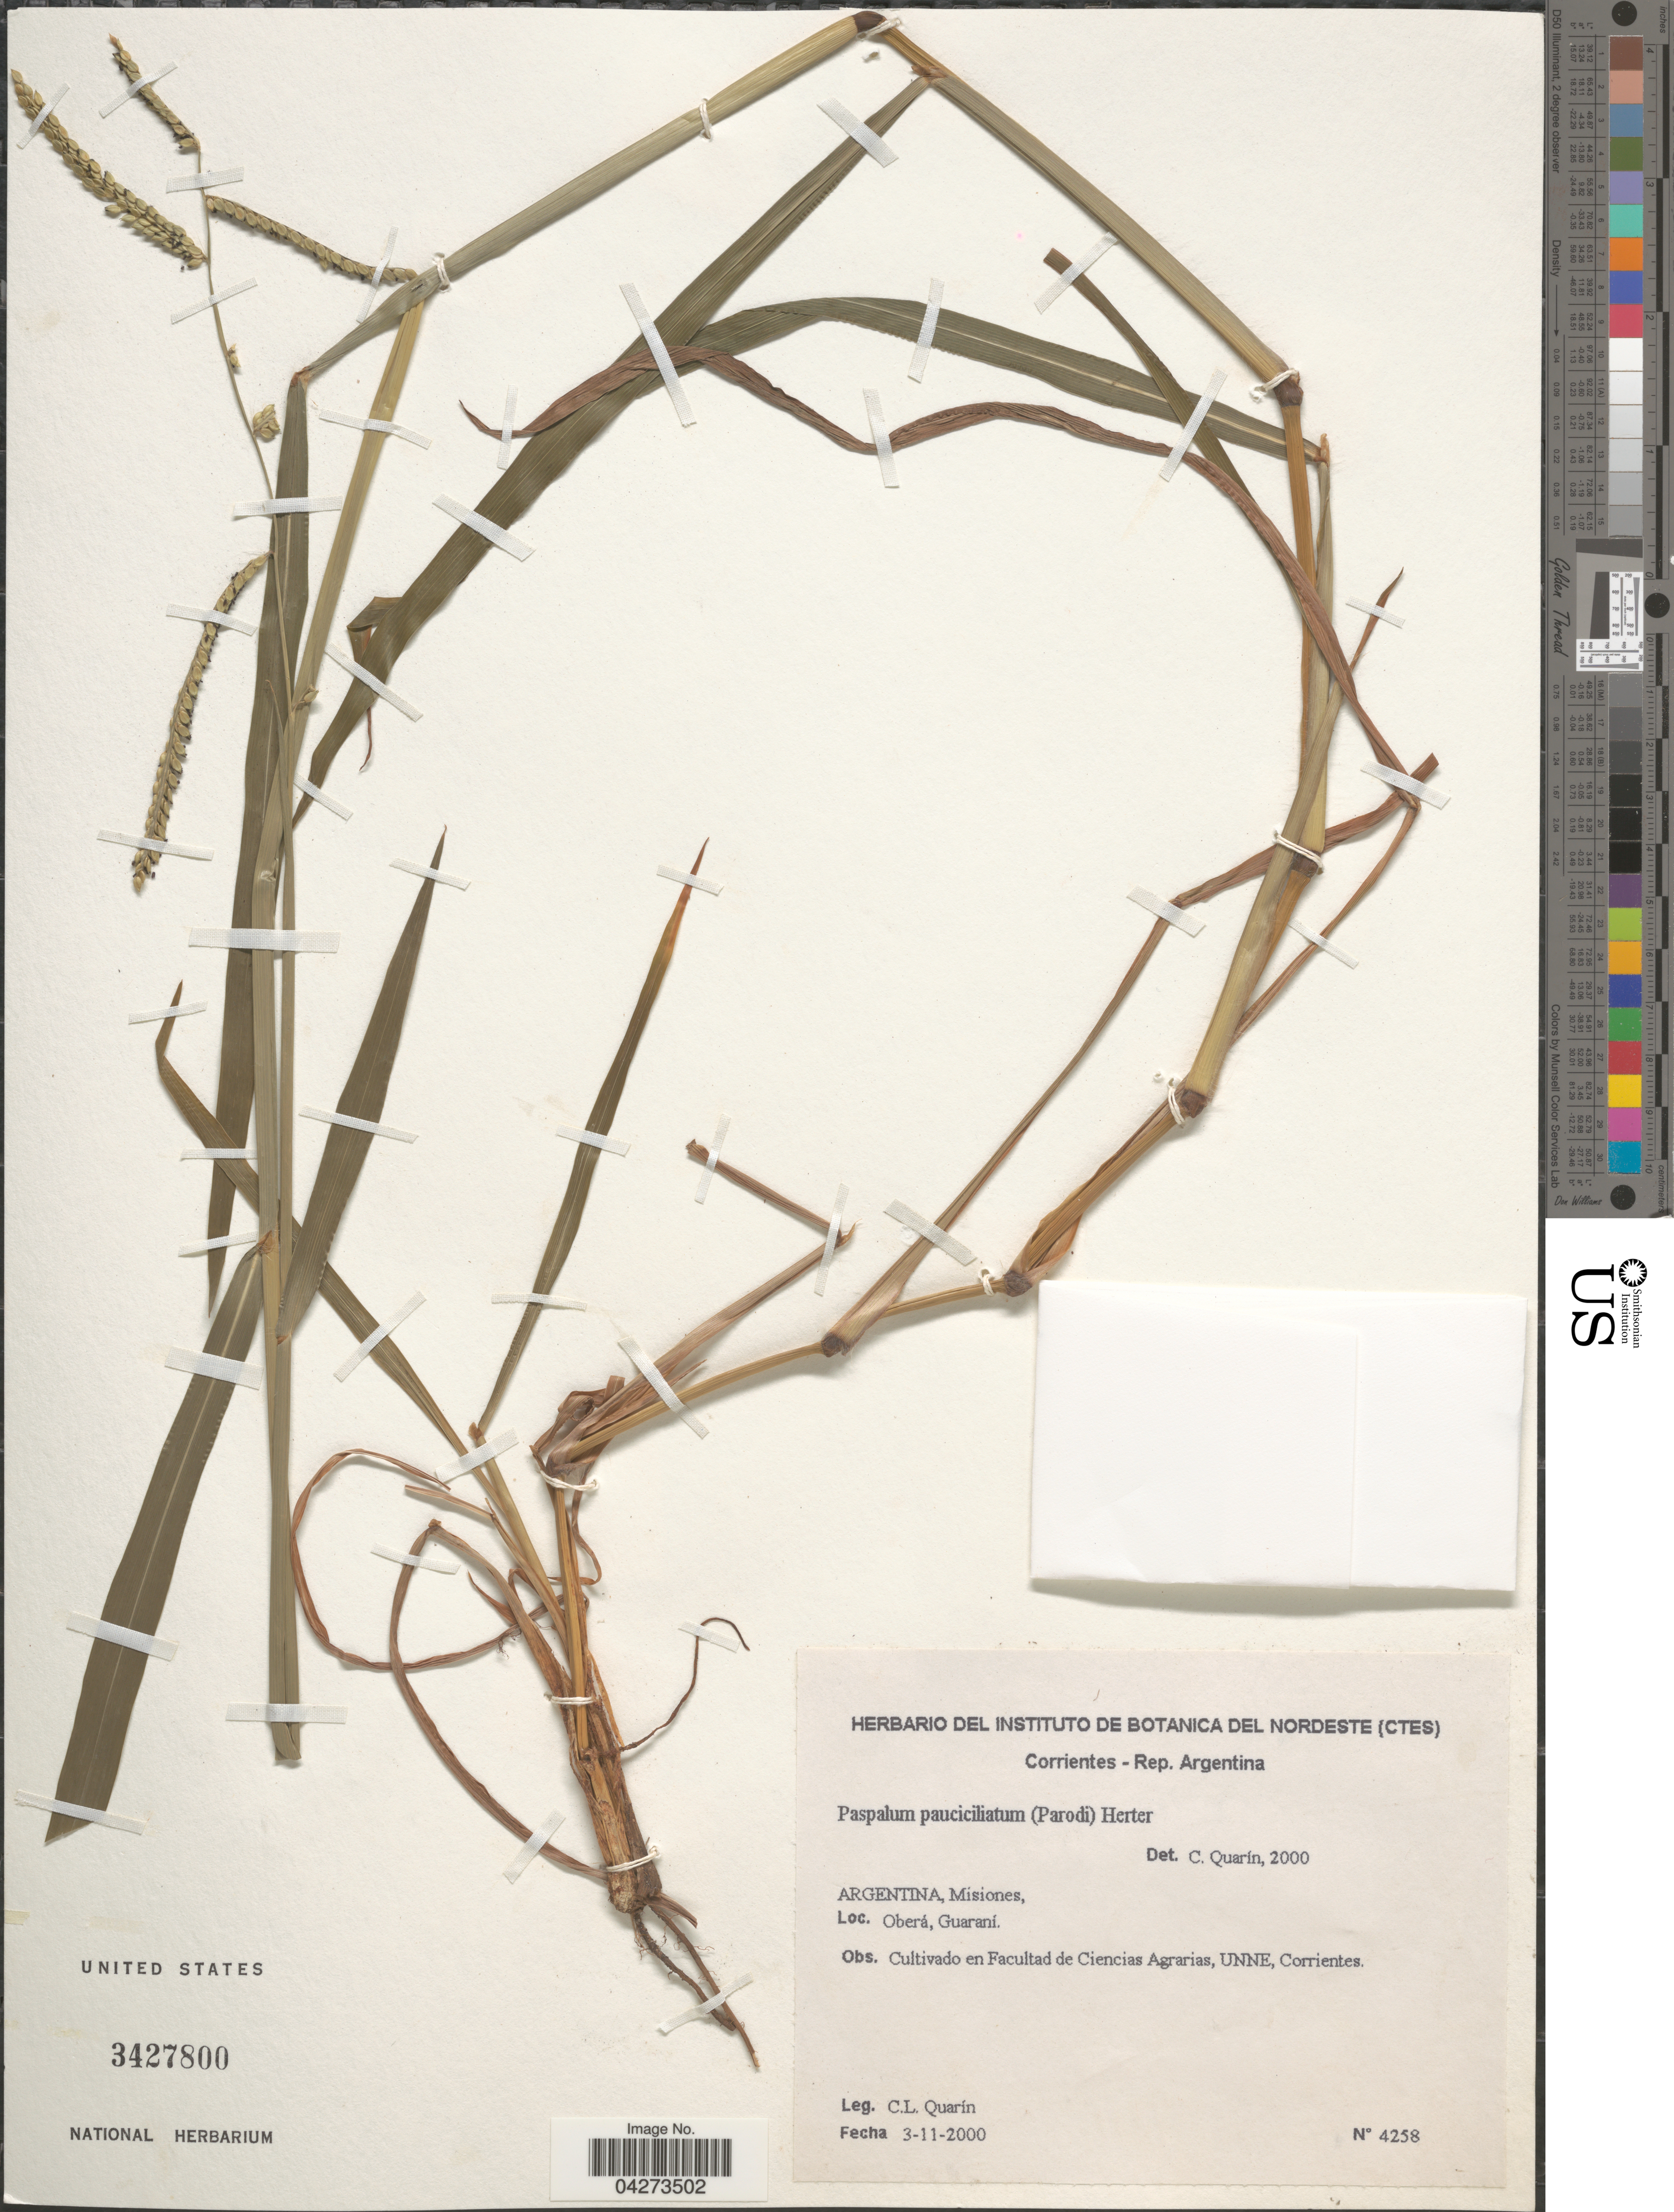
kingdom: Plantae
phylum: Tracheophyta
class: Liliopsida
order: Poales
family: Poaceae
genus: Paspalum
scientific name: Paspalum pauciciliatum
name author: (Parodi) Herter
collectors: C. Quarin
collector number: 4258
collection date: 2000-11-03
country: Argentina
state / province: Misiones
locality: En Facultad de Ciencias Agrarias, UNNE.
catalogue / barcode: US 3427800